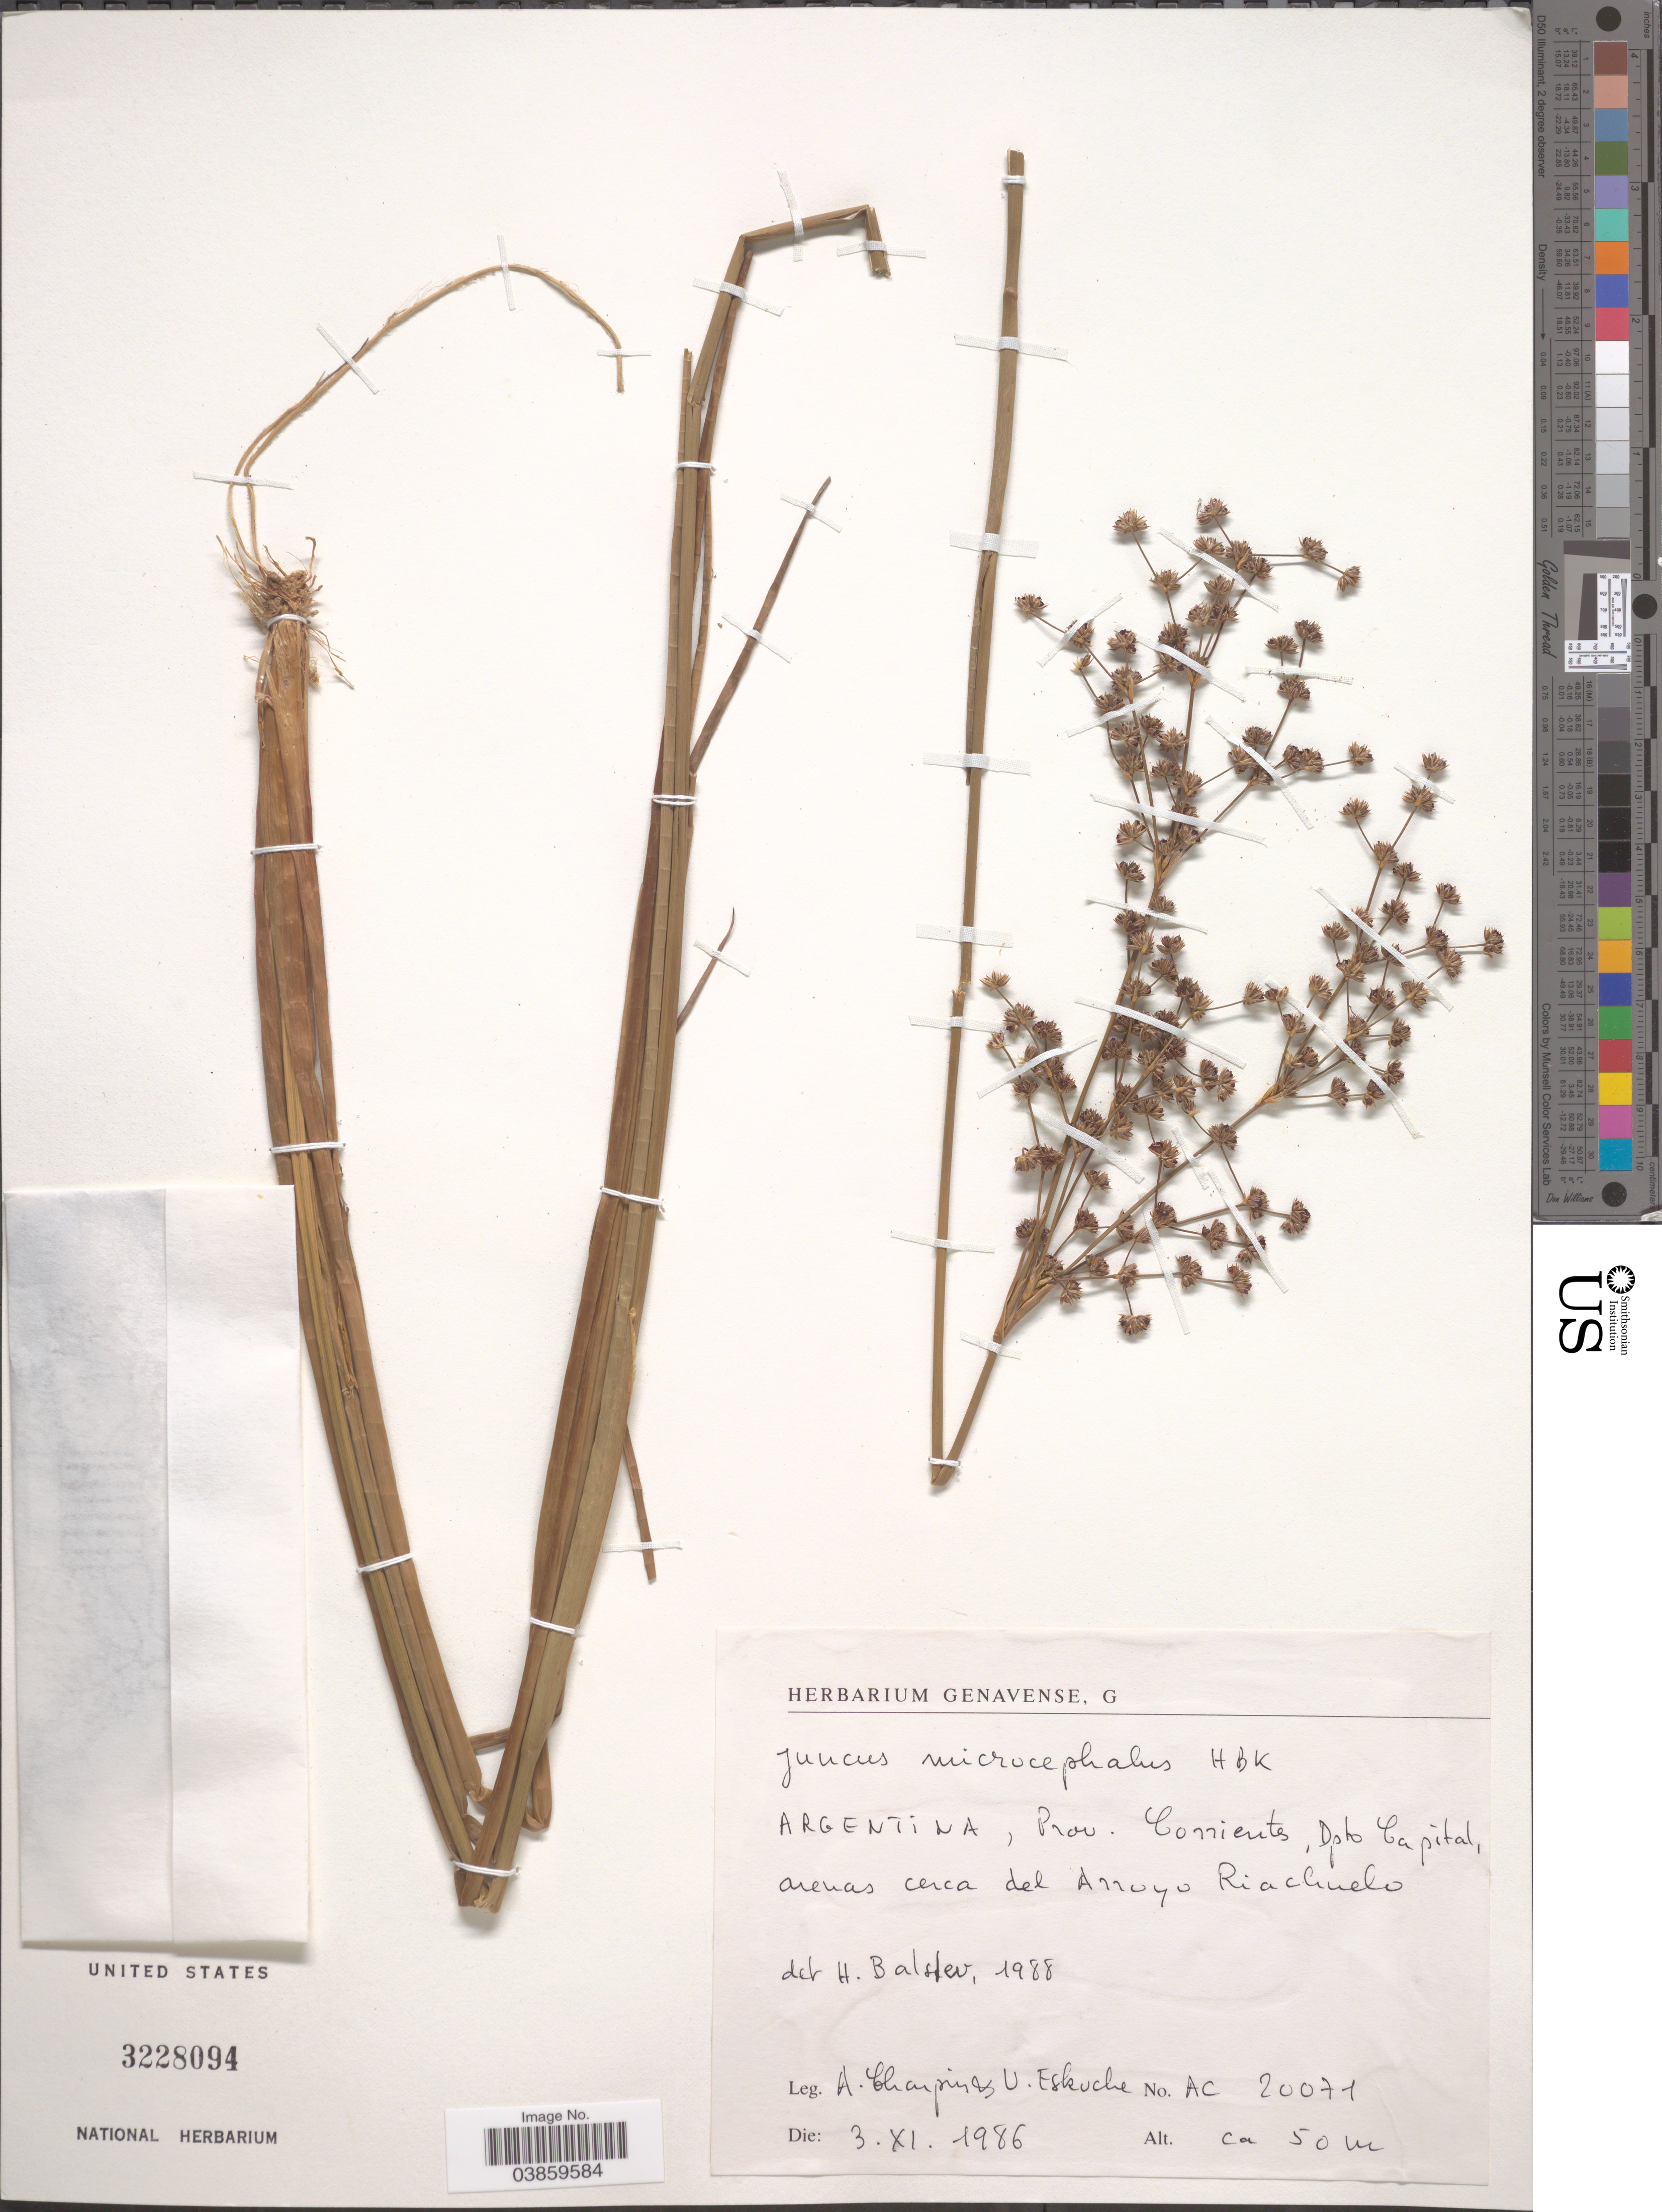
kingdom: Plantae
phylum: Tracheophyta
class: Liliopsida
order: Poales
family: Juncaceae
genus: Juncus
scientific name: Juncus microcephalus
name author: Kunth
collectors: A. Charpin & U. Eskuche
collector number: AC 20071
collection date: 1986-11-03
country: Argentina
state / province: Corrientes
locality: Dpto. Capital, arenas cerca del Arroyo Riachuelo.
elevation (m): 50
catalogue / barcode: US 3228094